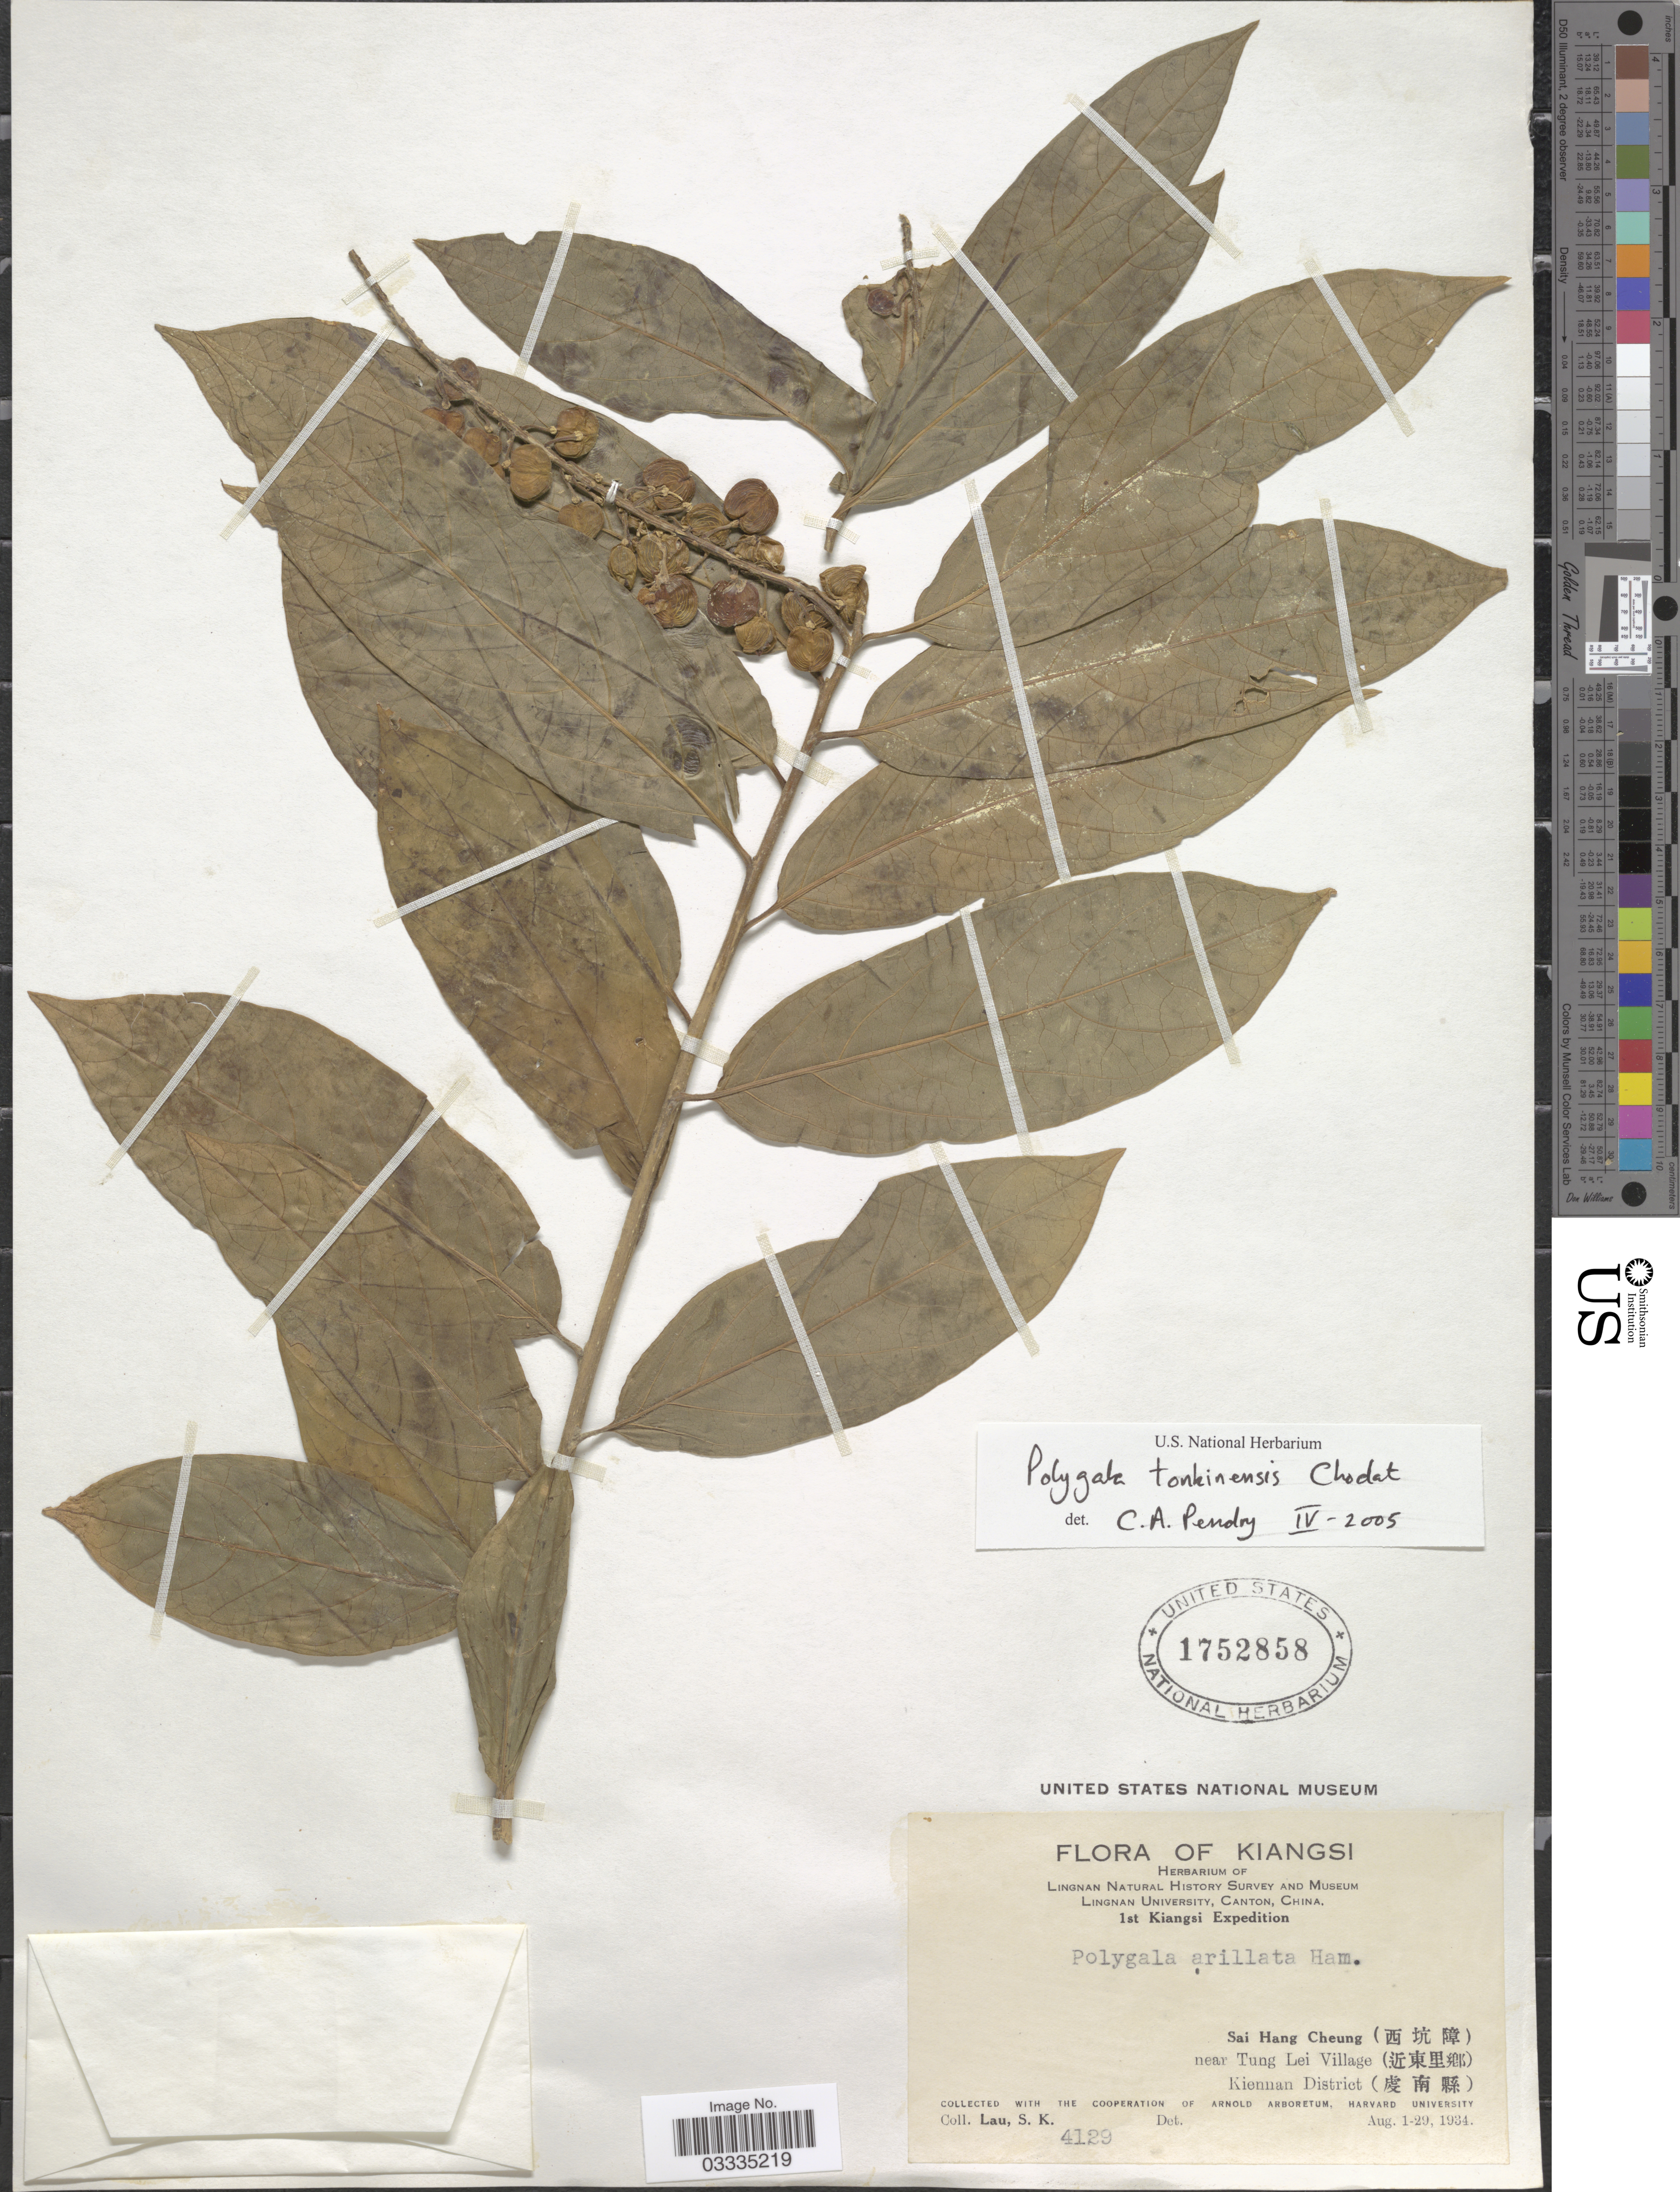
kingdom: Plantae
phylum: Tracheophyta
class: Magnoliopsida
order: Fabales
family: Polygalaceae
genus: Polygala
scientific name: Polygala tonkinensis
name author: Chodat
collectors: S. K. Lau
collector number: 4129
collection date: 1934-08-01/1934-08-29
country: China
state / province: Jiangxi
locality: Kiangsi. Sai Hang Cheung (X) near Tung Lei Village (X) Kiennan District (X).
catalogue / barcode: US 1752858